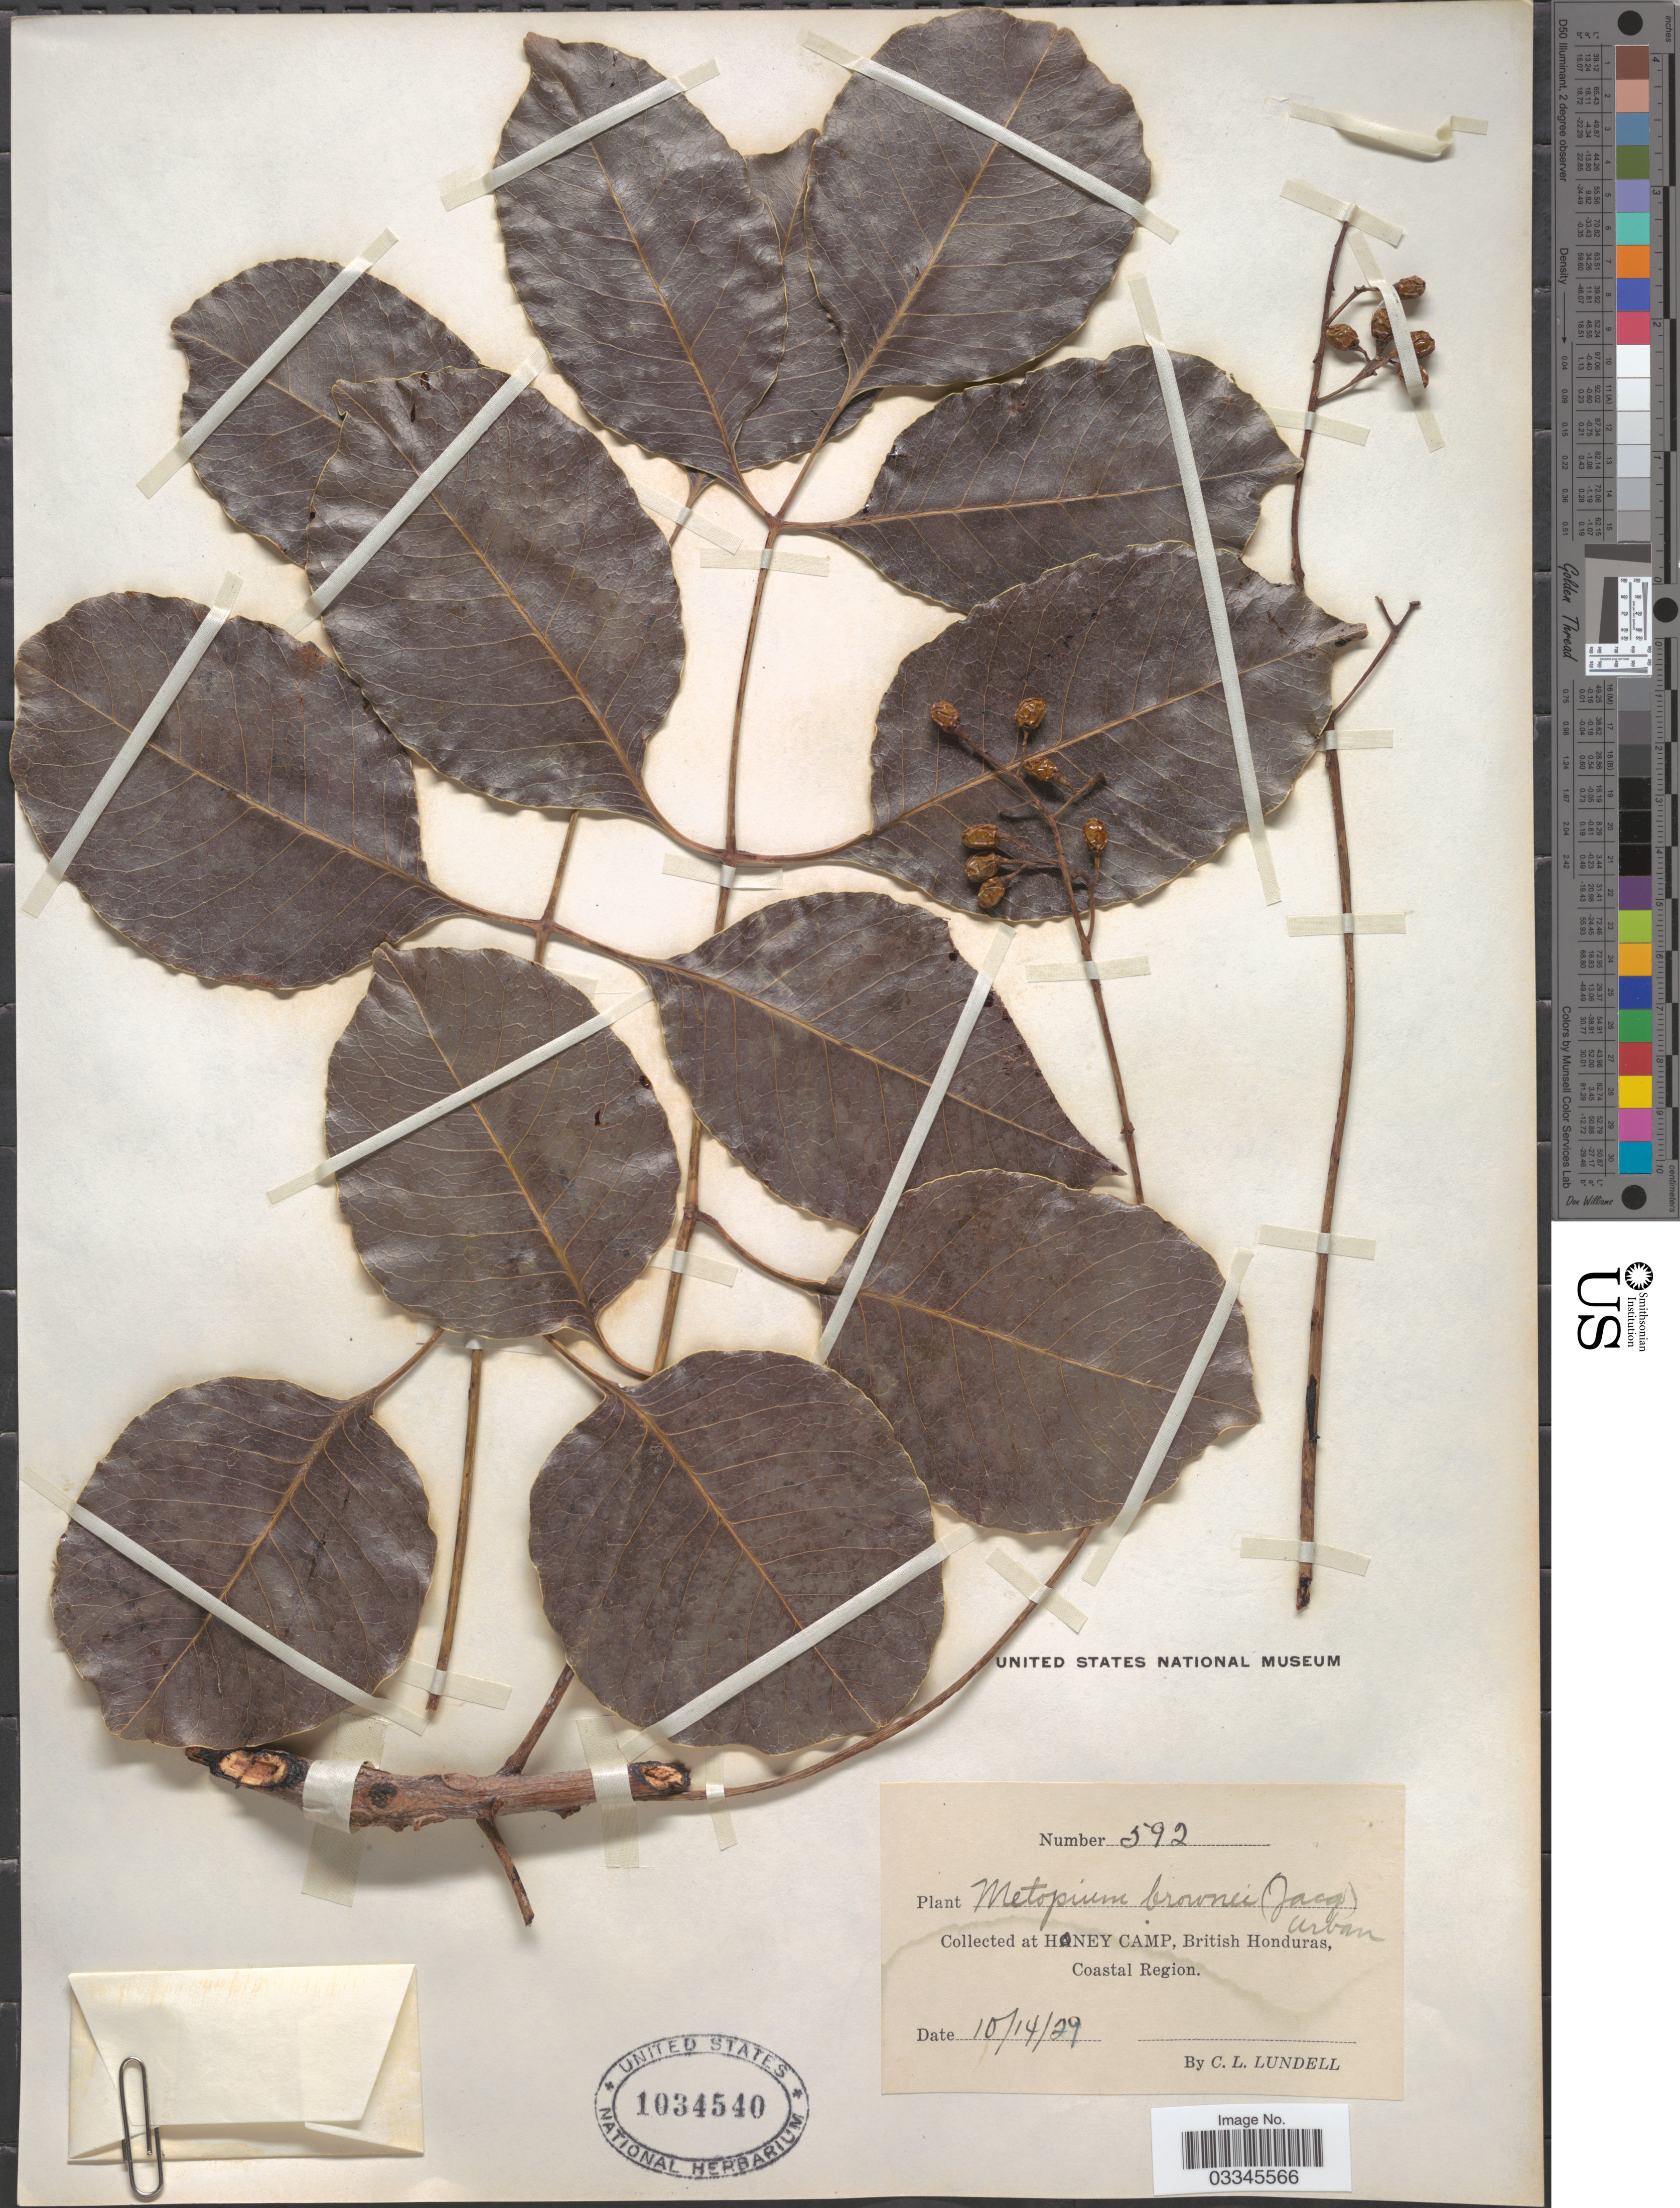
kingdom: Plantae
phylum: Tracheophyta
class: Magnoliopsida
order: Sapindales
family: Anacardiaceae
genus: Metopium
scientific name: Metopium brownei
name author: (Jacq.) Urb.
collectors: C. L. Lundell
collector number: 592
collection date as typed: Transcribed d/m/y: 14/10/29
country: Belize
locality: Honey Camp, British Honduras, Coastal Region.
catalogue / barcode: US 1034540